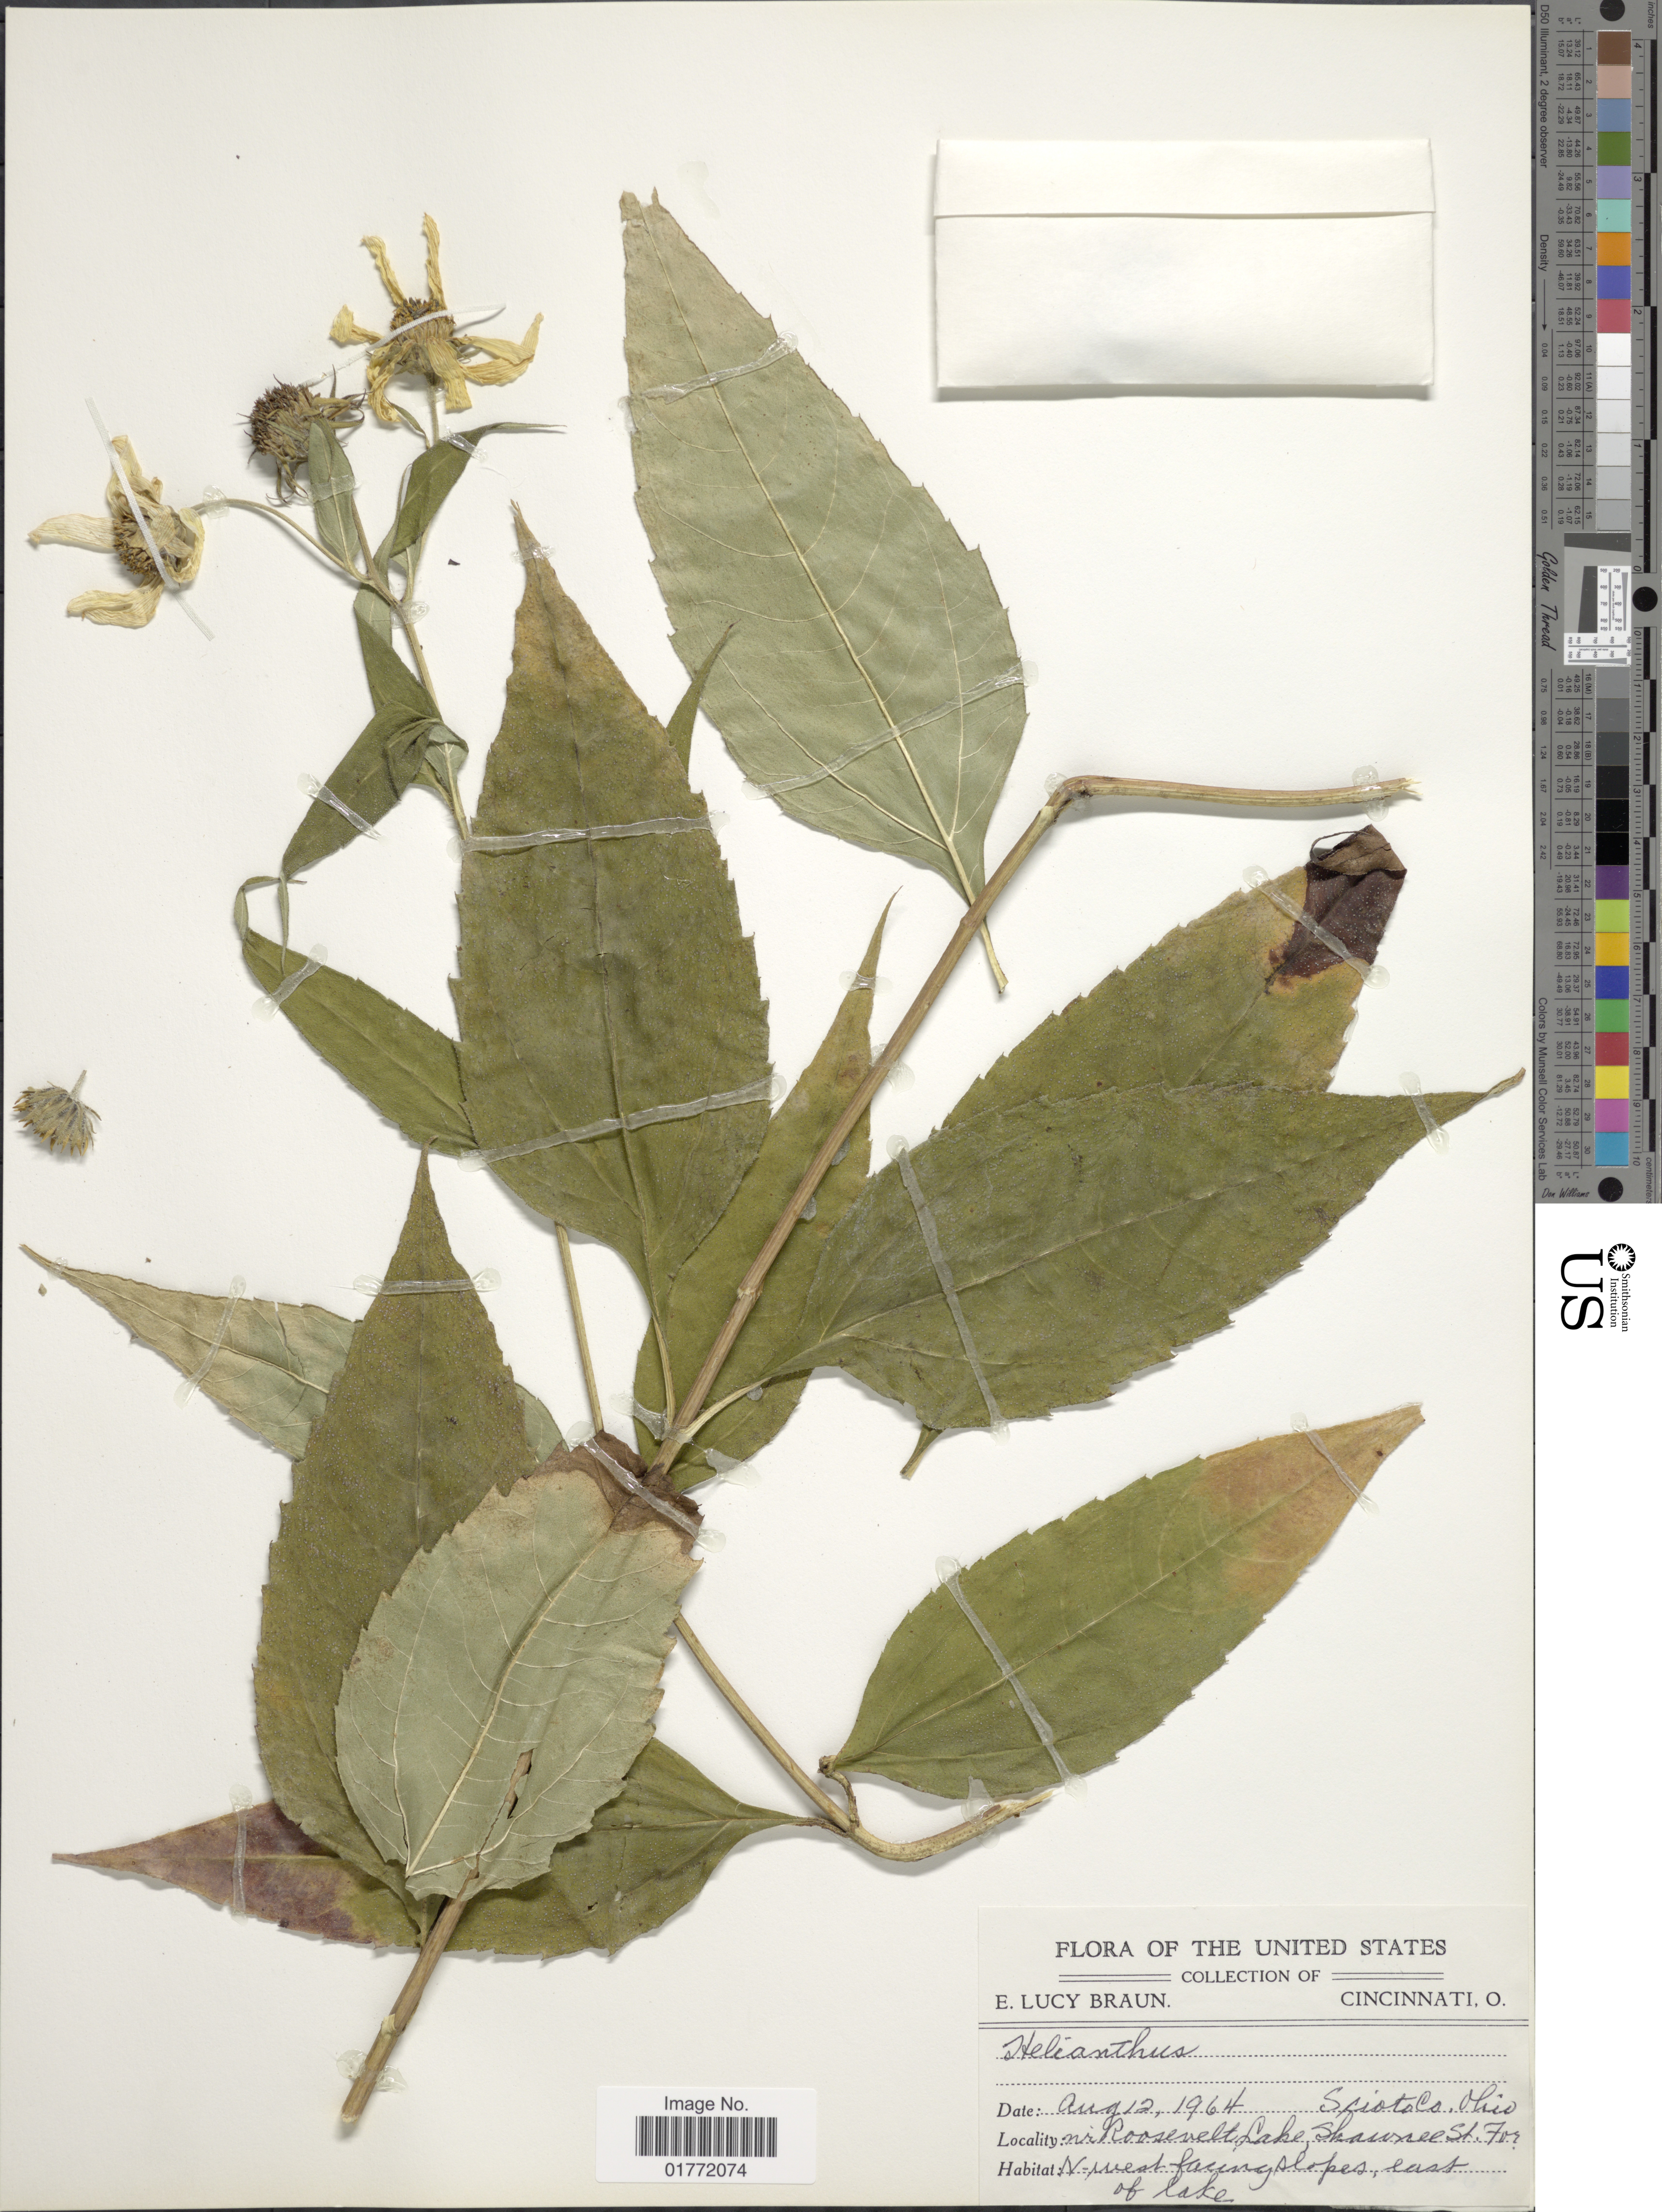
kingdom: Plantae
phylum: Tracheophyta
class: Magnoliopsida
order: Asterales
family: Asteraceae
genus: Helianthus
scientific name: Helianthus sp.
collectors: E. L. Braun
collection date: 1964-08-12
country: United States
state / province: Ohio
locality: Scioto Co., nr. Roosevelt Lake, Shawnee St. For N. West facing slopes, east of lake